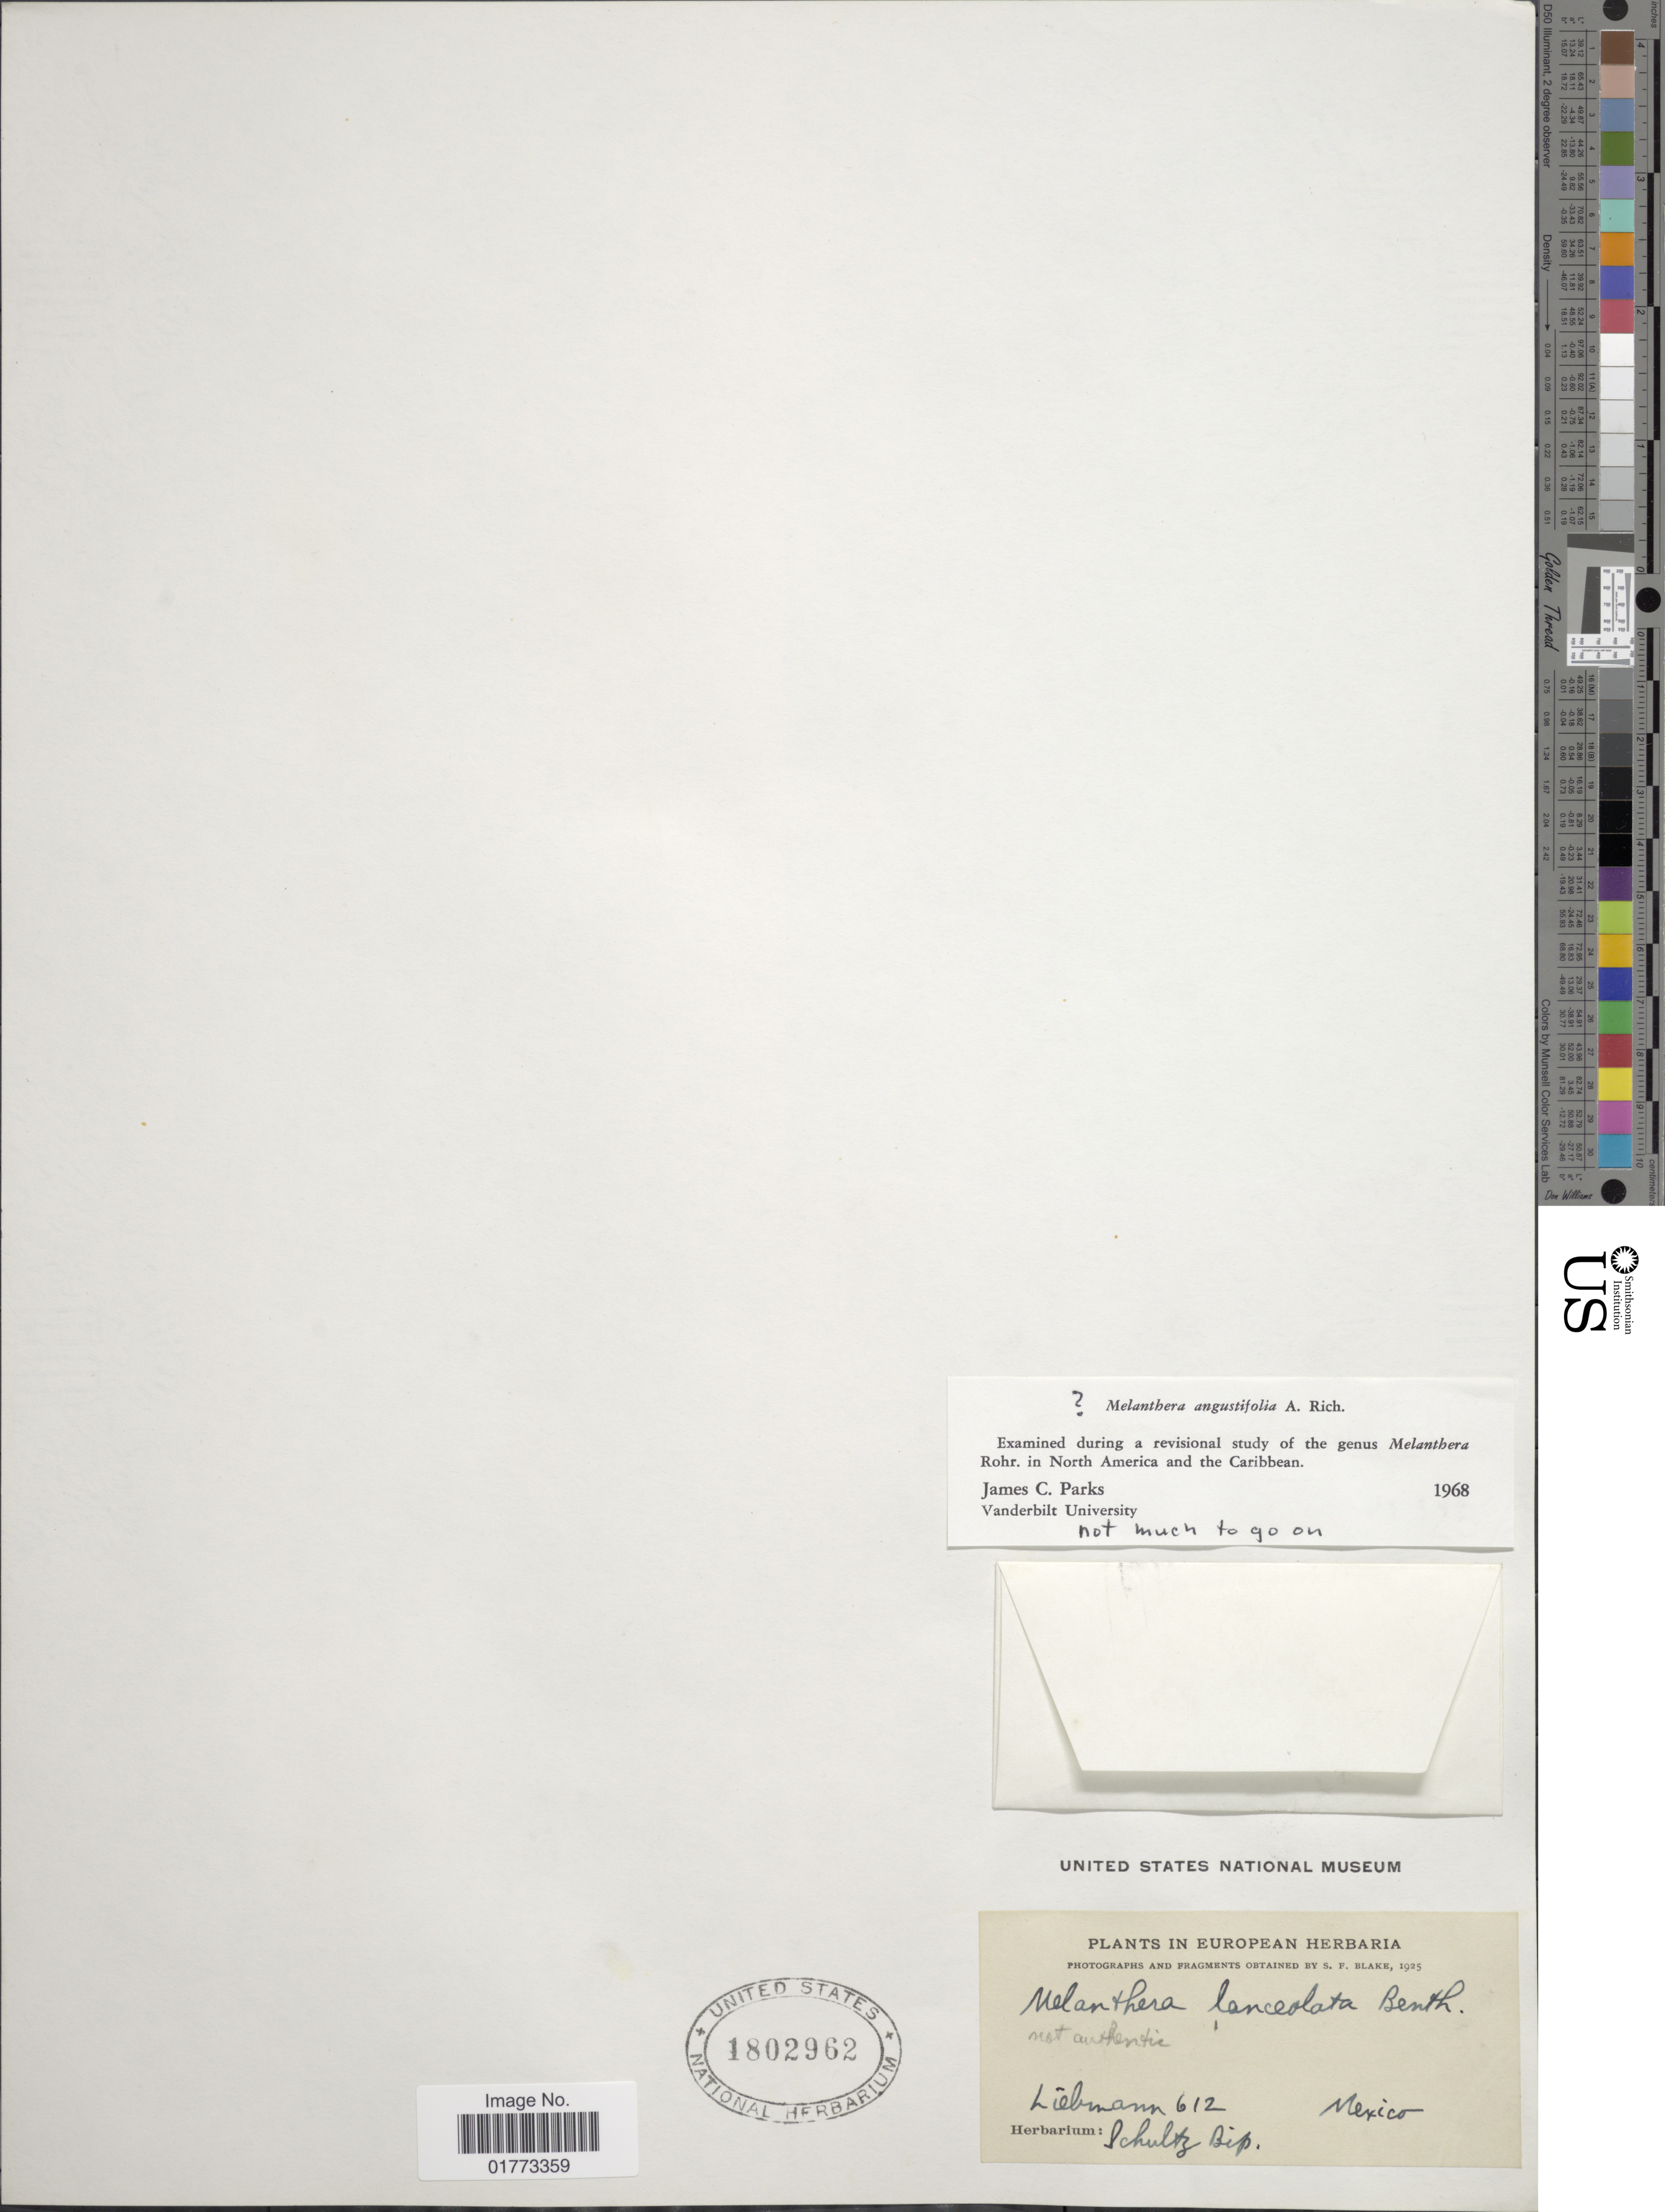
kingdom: Plantae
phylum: Tracheophyta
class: Magnoliopsida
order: Asterales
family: Asteraceae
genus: Melanthera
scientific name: Melanthera angustifolia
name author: A. Rich. in Sagra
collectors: Liebmann, --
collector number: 612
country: Mexico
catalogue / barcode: US 1802962